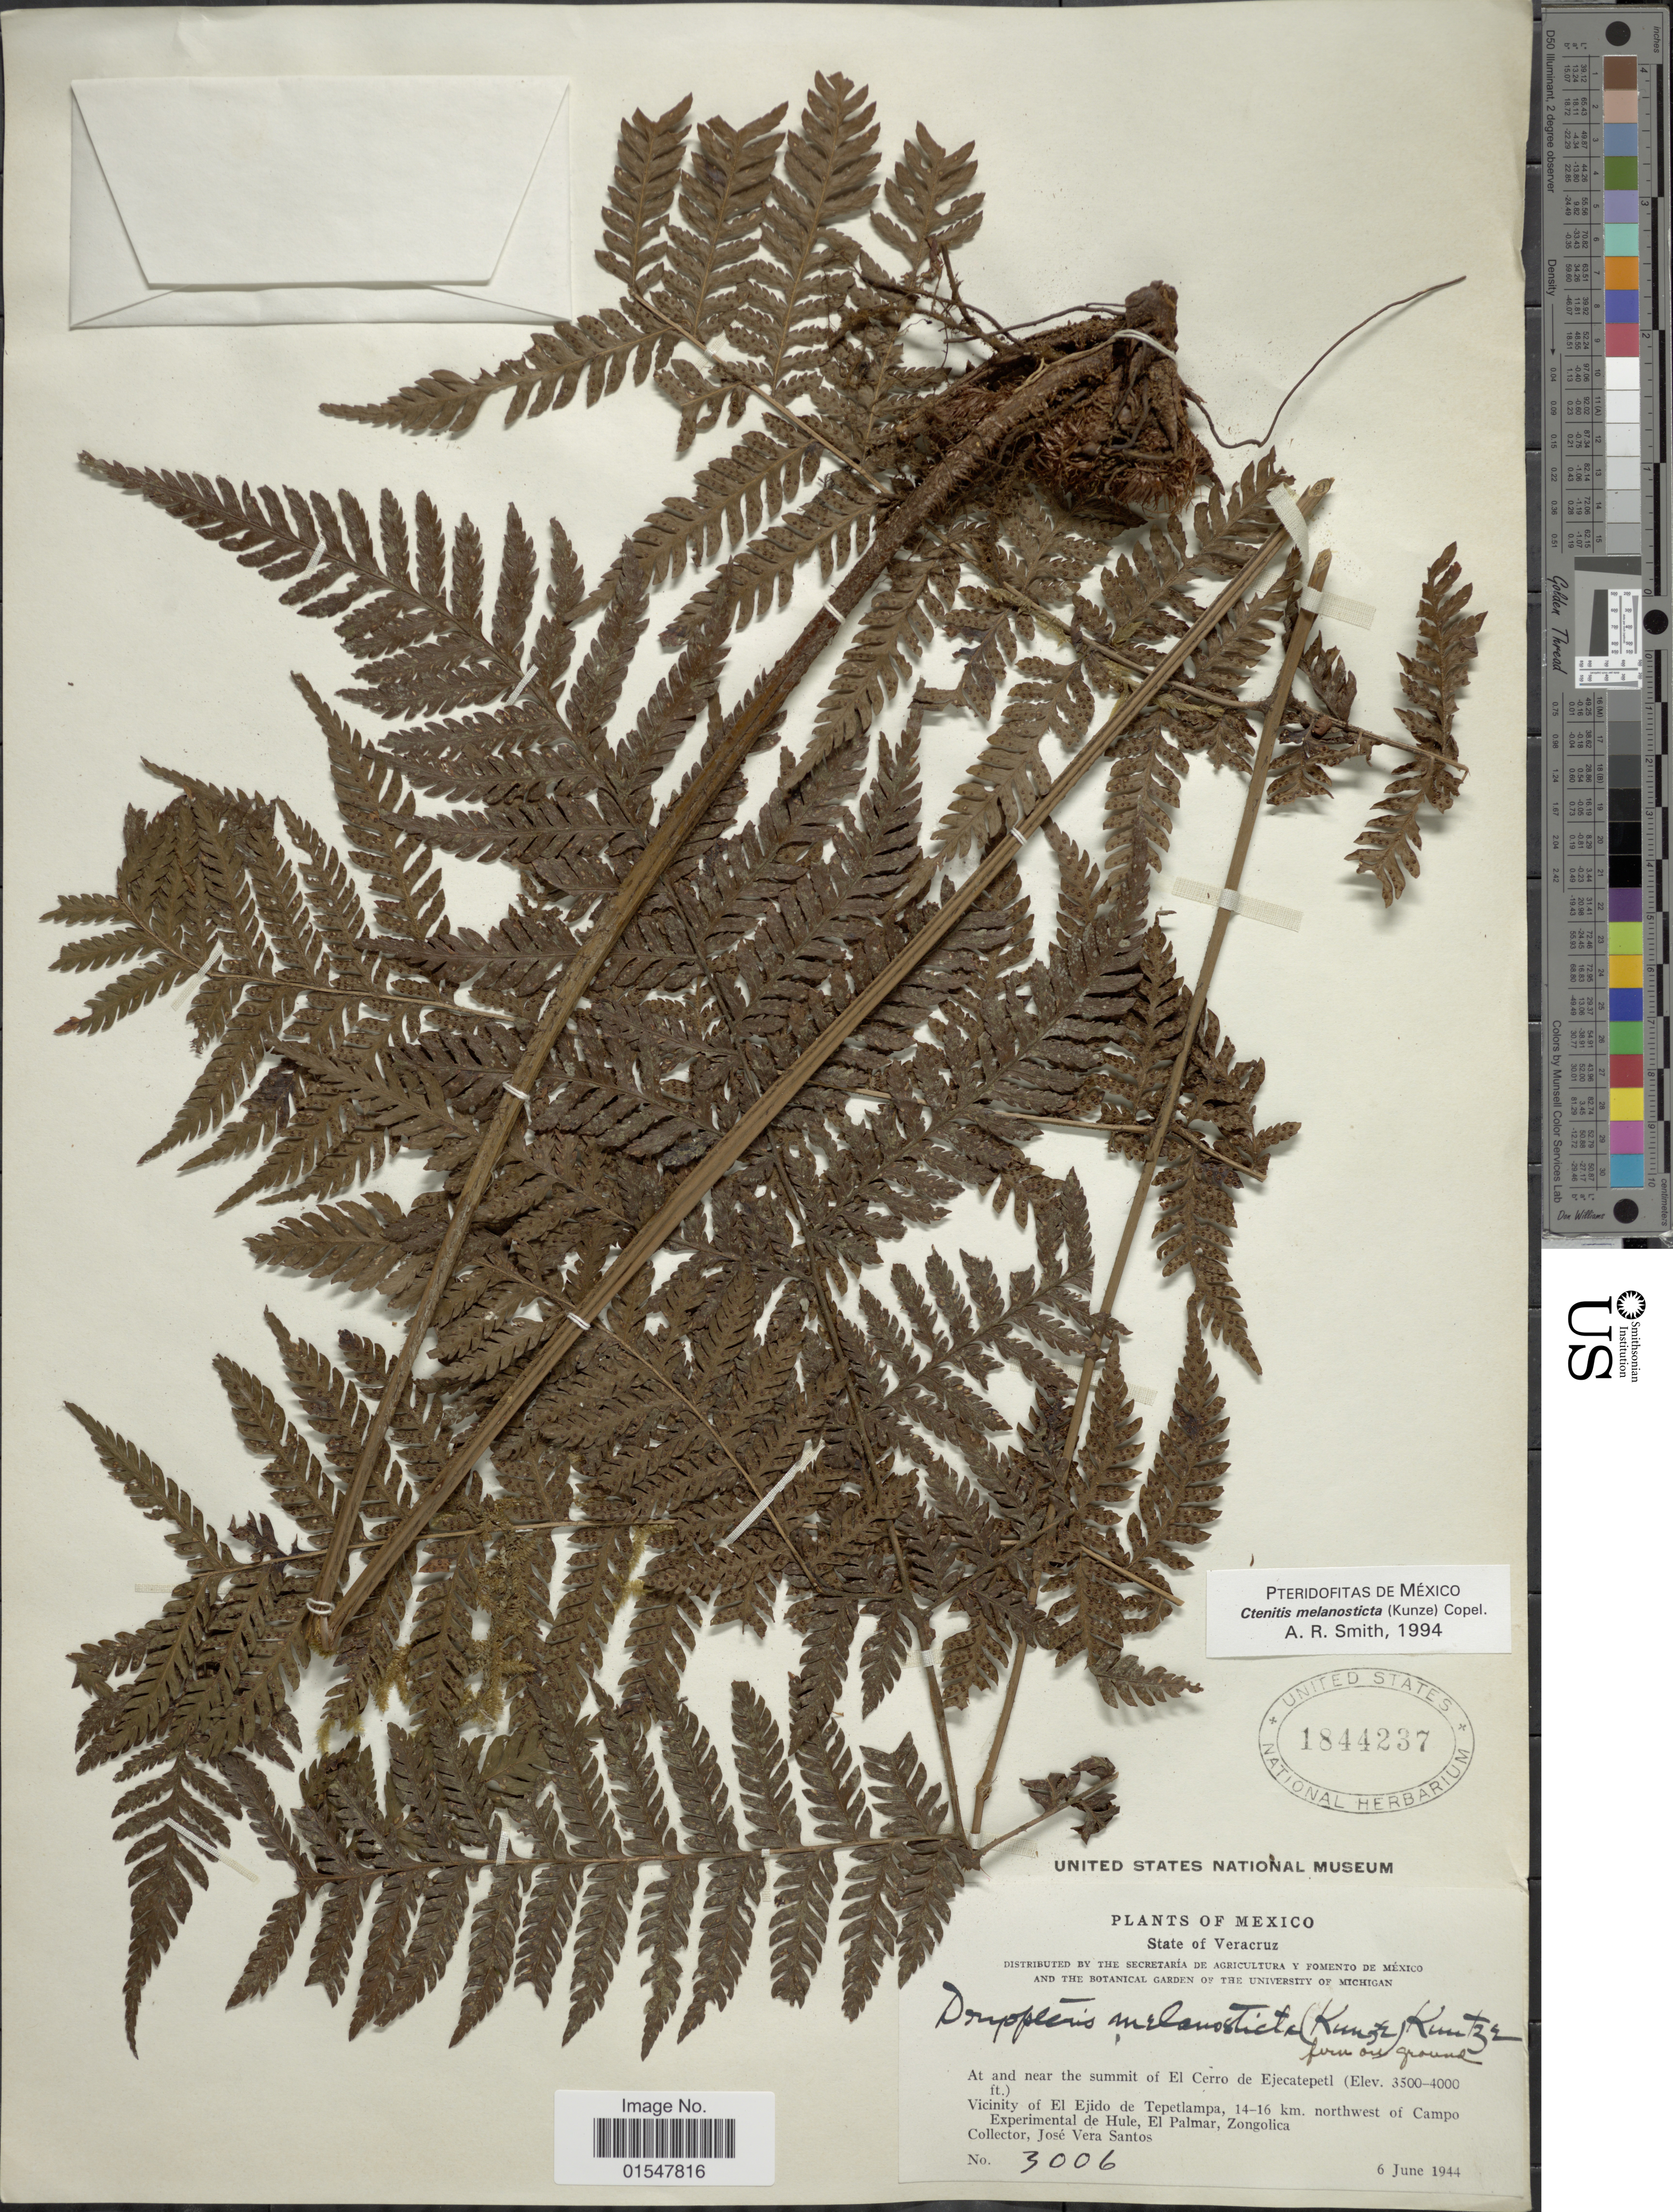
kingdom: Plantae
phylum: Tracheophyta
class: Polypodiopsida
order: Polypodiales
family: Dryopteridaceae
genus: Ctenitis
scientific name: Ctenitis melanosticta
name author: (Kunze) Copel.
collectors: J. Santos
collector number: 3006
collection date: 1944-06-06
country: Mexico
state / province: Veracruz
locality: Mexico, State of Veracruz, At and near the summit of El Cerro de Ejecatepetl. Vicinity of El Ejido de Tepetlampa, 14-16 km. northwest of Campo Experimental de Hule, El Palmar, Zongolica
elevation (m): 1067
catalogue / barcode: US 1844237